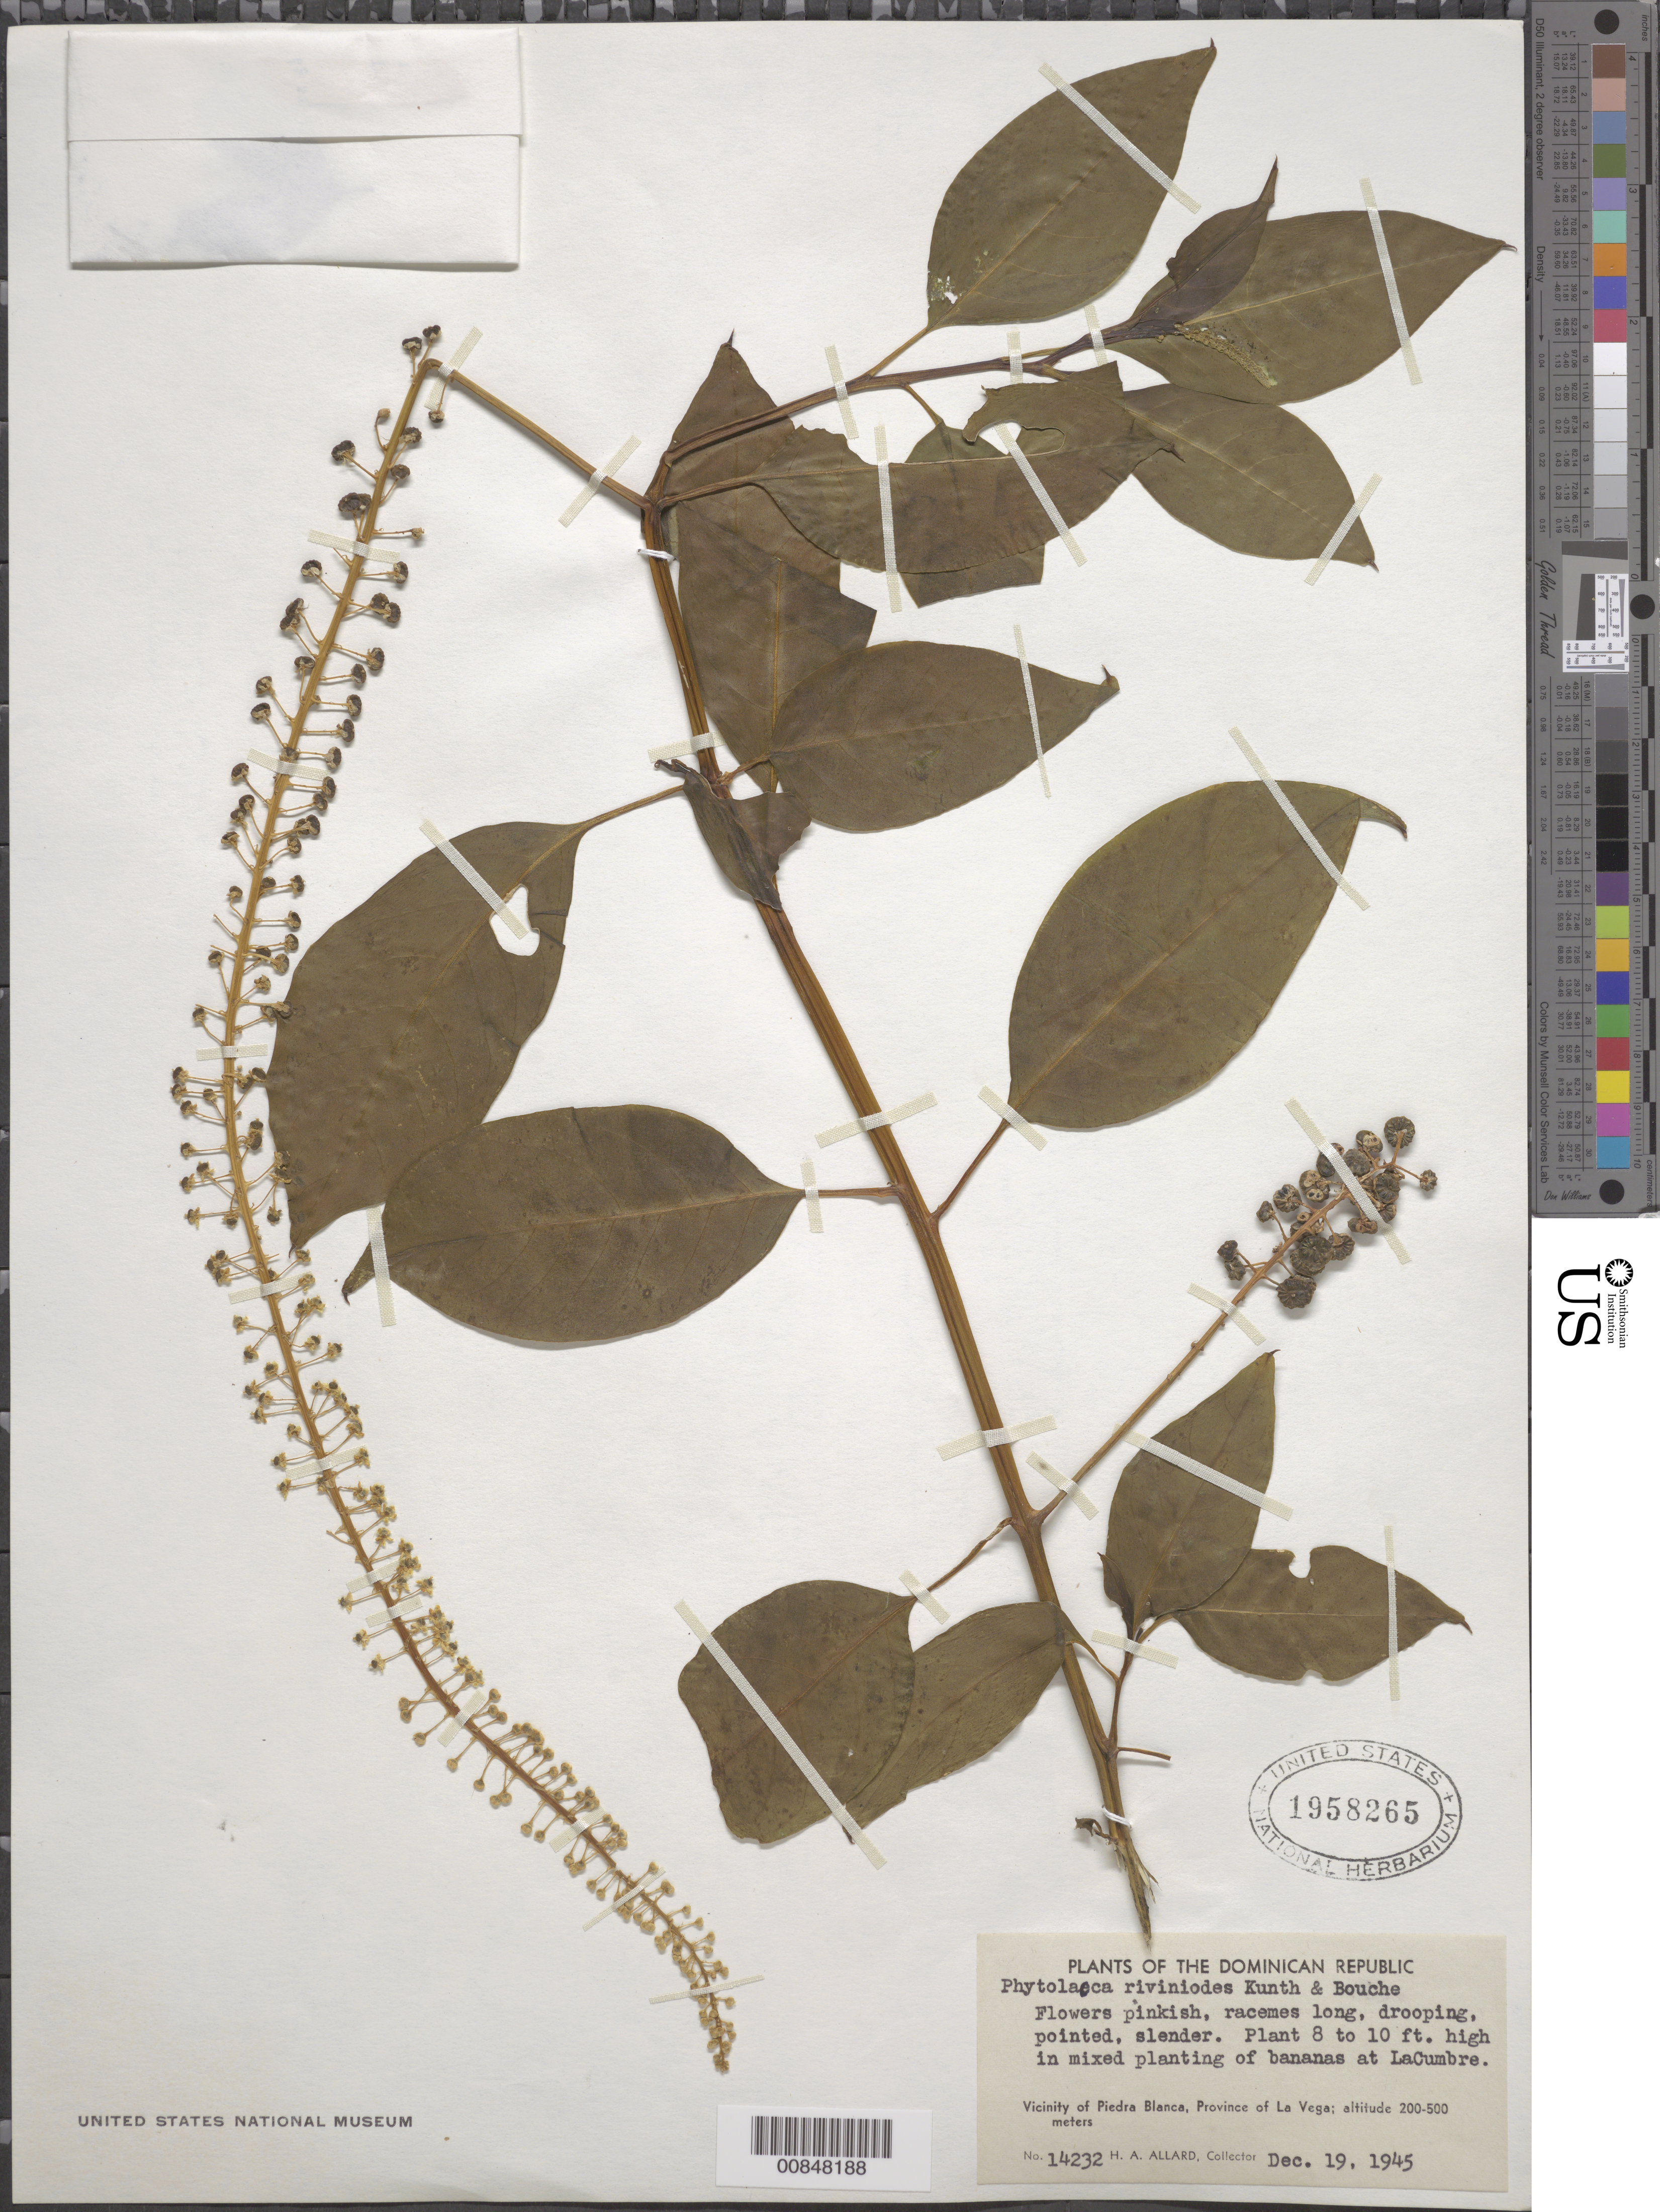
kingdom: Plantae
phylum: Tracheophyta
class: Magnoliopsida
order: Caryophyllales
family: Phytolaccaceae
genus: Phytolacca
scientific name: Phytolacca rivinoides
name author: Kunth & C.D. Bouché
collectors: H. A. Allard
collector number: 14232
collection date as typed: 19 Dec 1945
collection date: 1945-12-19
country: Dominican Republic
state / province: La Vega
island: Hispaniola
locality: Vicinity of Piedra Blanca. At La Cumbre.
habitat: In mixed planting of bananas.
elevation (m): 200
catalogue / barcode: US 1958265